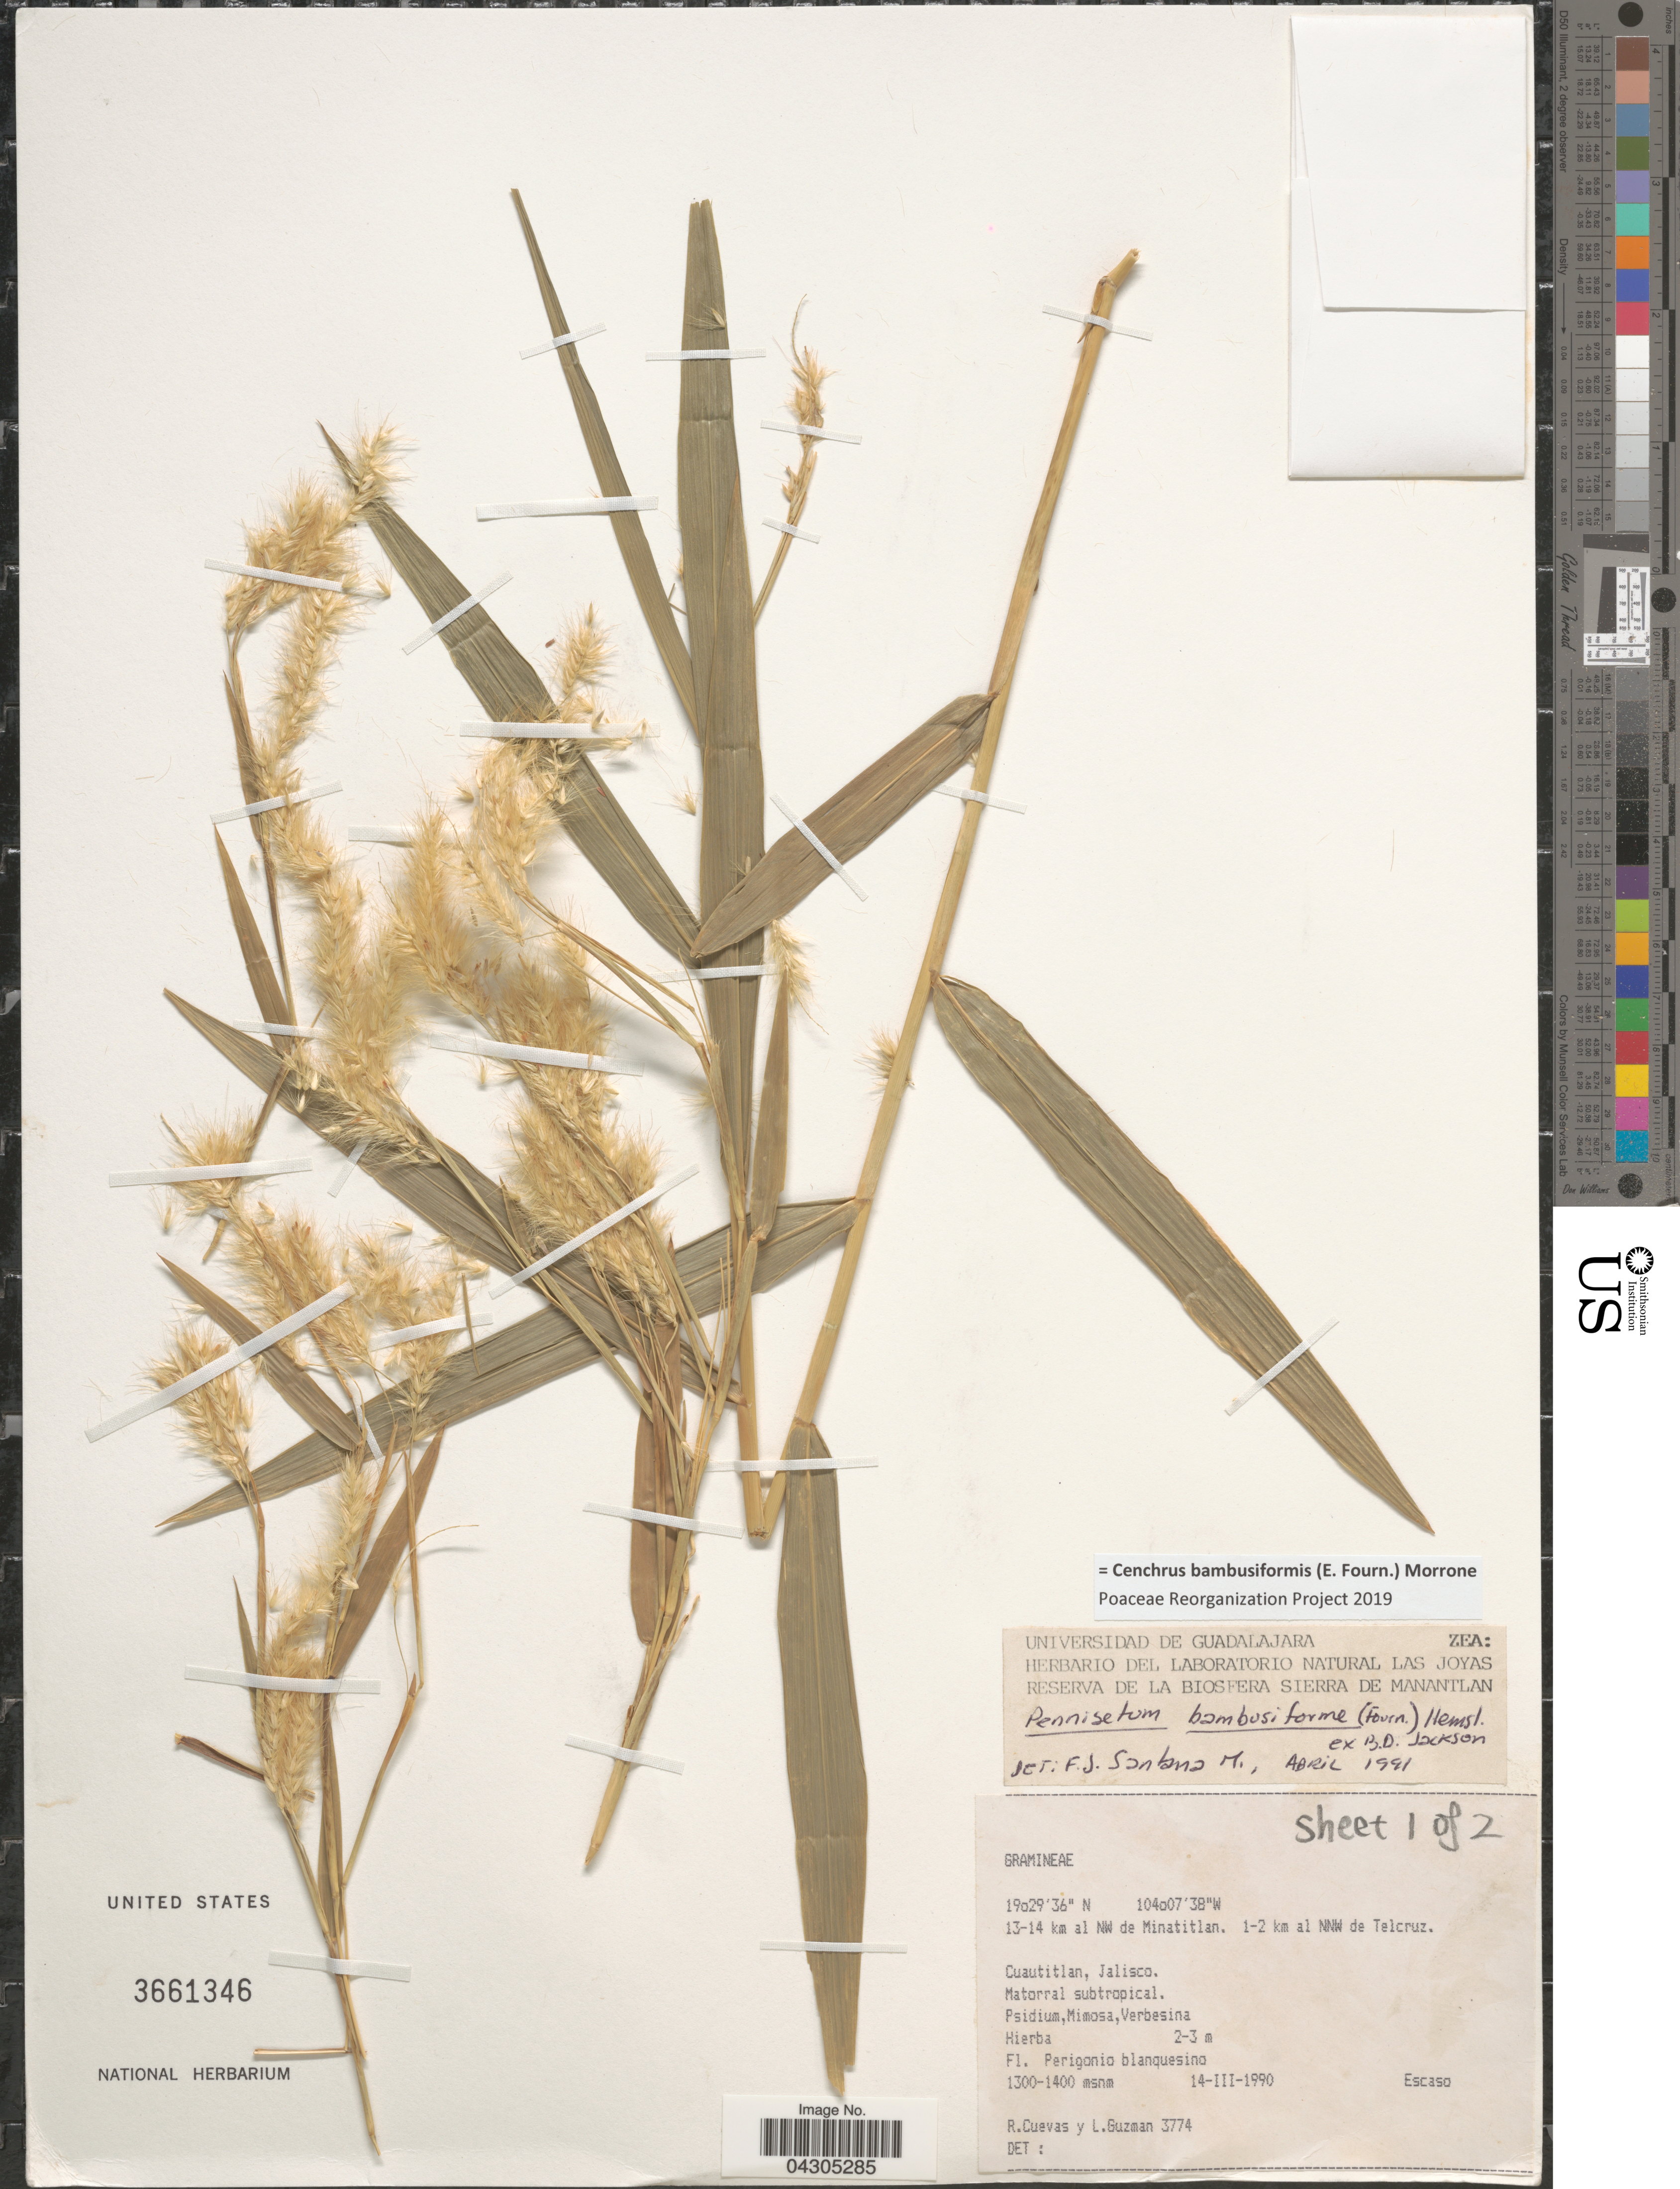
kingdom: Plantae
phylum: Tracheophyta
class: Liliopsida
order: Poales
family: Poaceae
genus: Cenchrus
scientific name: Cenchrus bambusiformis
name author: (E. Fourn.) Morrone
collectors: R. Cuevas & L. Guzman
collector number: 3774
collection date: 1990-03-14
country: Mexico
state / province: Jalisco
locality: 13-14 km al NW de Minatitlan. 1-2 km al NNW de Telcruz. Cuautitlan.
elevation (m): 1300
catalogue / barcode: US 3661346